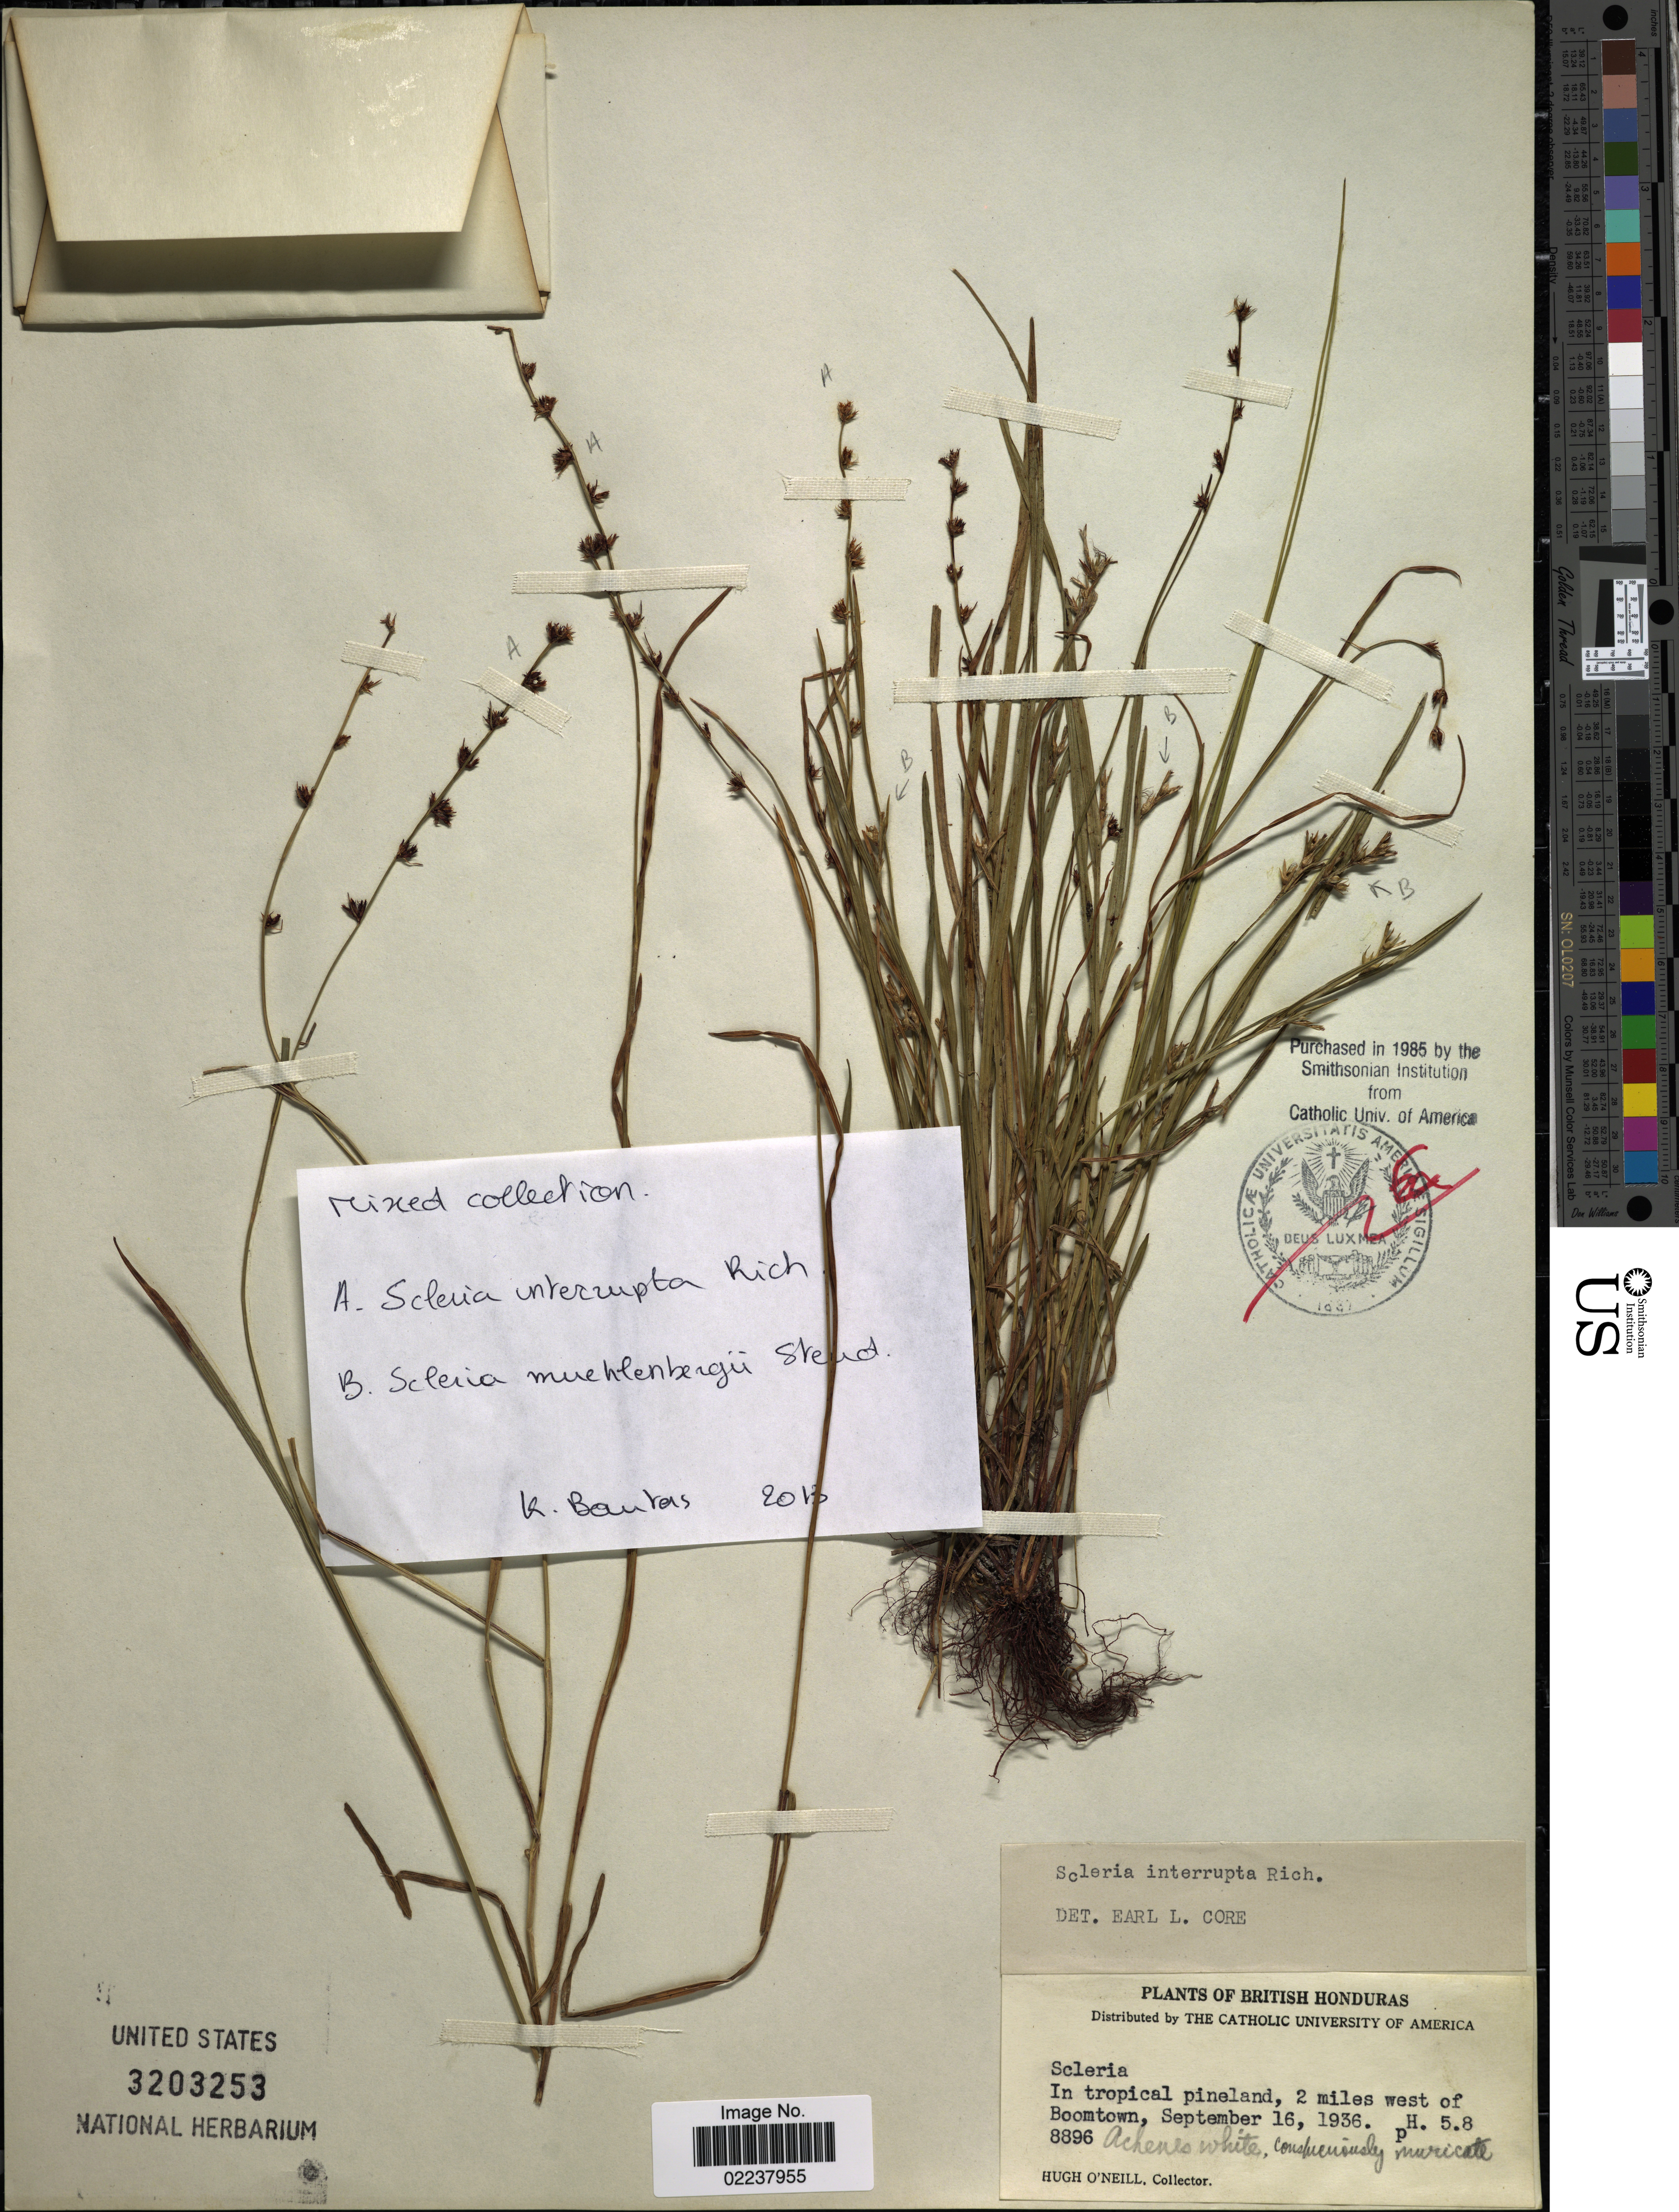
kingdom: Plantae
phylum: Tracheophyta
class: Liliopsida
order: Poales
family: Cyperaceae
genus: Scleria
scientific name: Scleria interrupta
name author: Rich.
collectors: H. O'Neill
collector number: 8896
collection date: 1936-09-16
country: Belize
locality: British Honduras, In tropical pineland, 2 miles west of Boomtown, PH. 5.8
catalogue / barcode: US 3203253